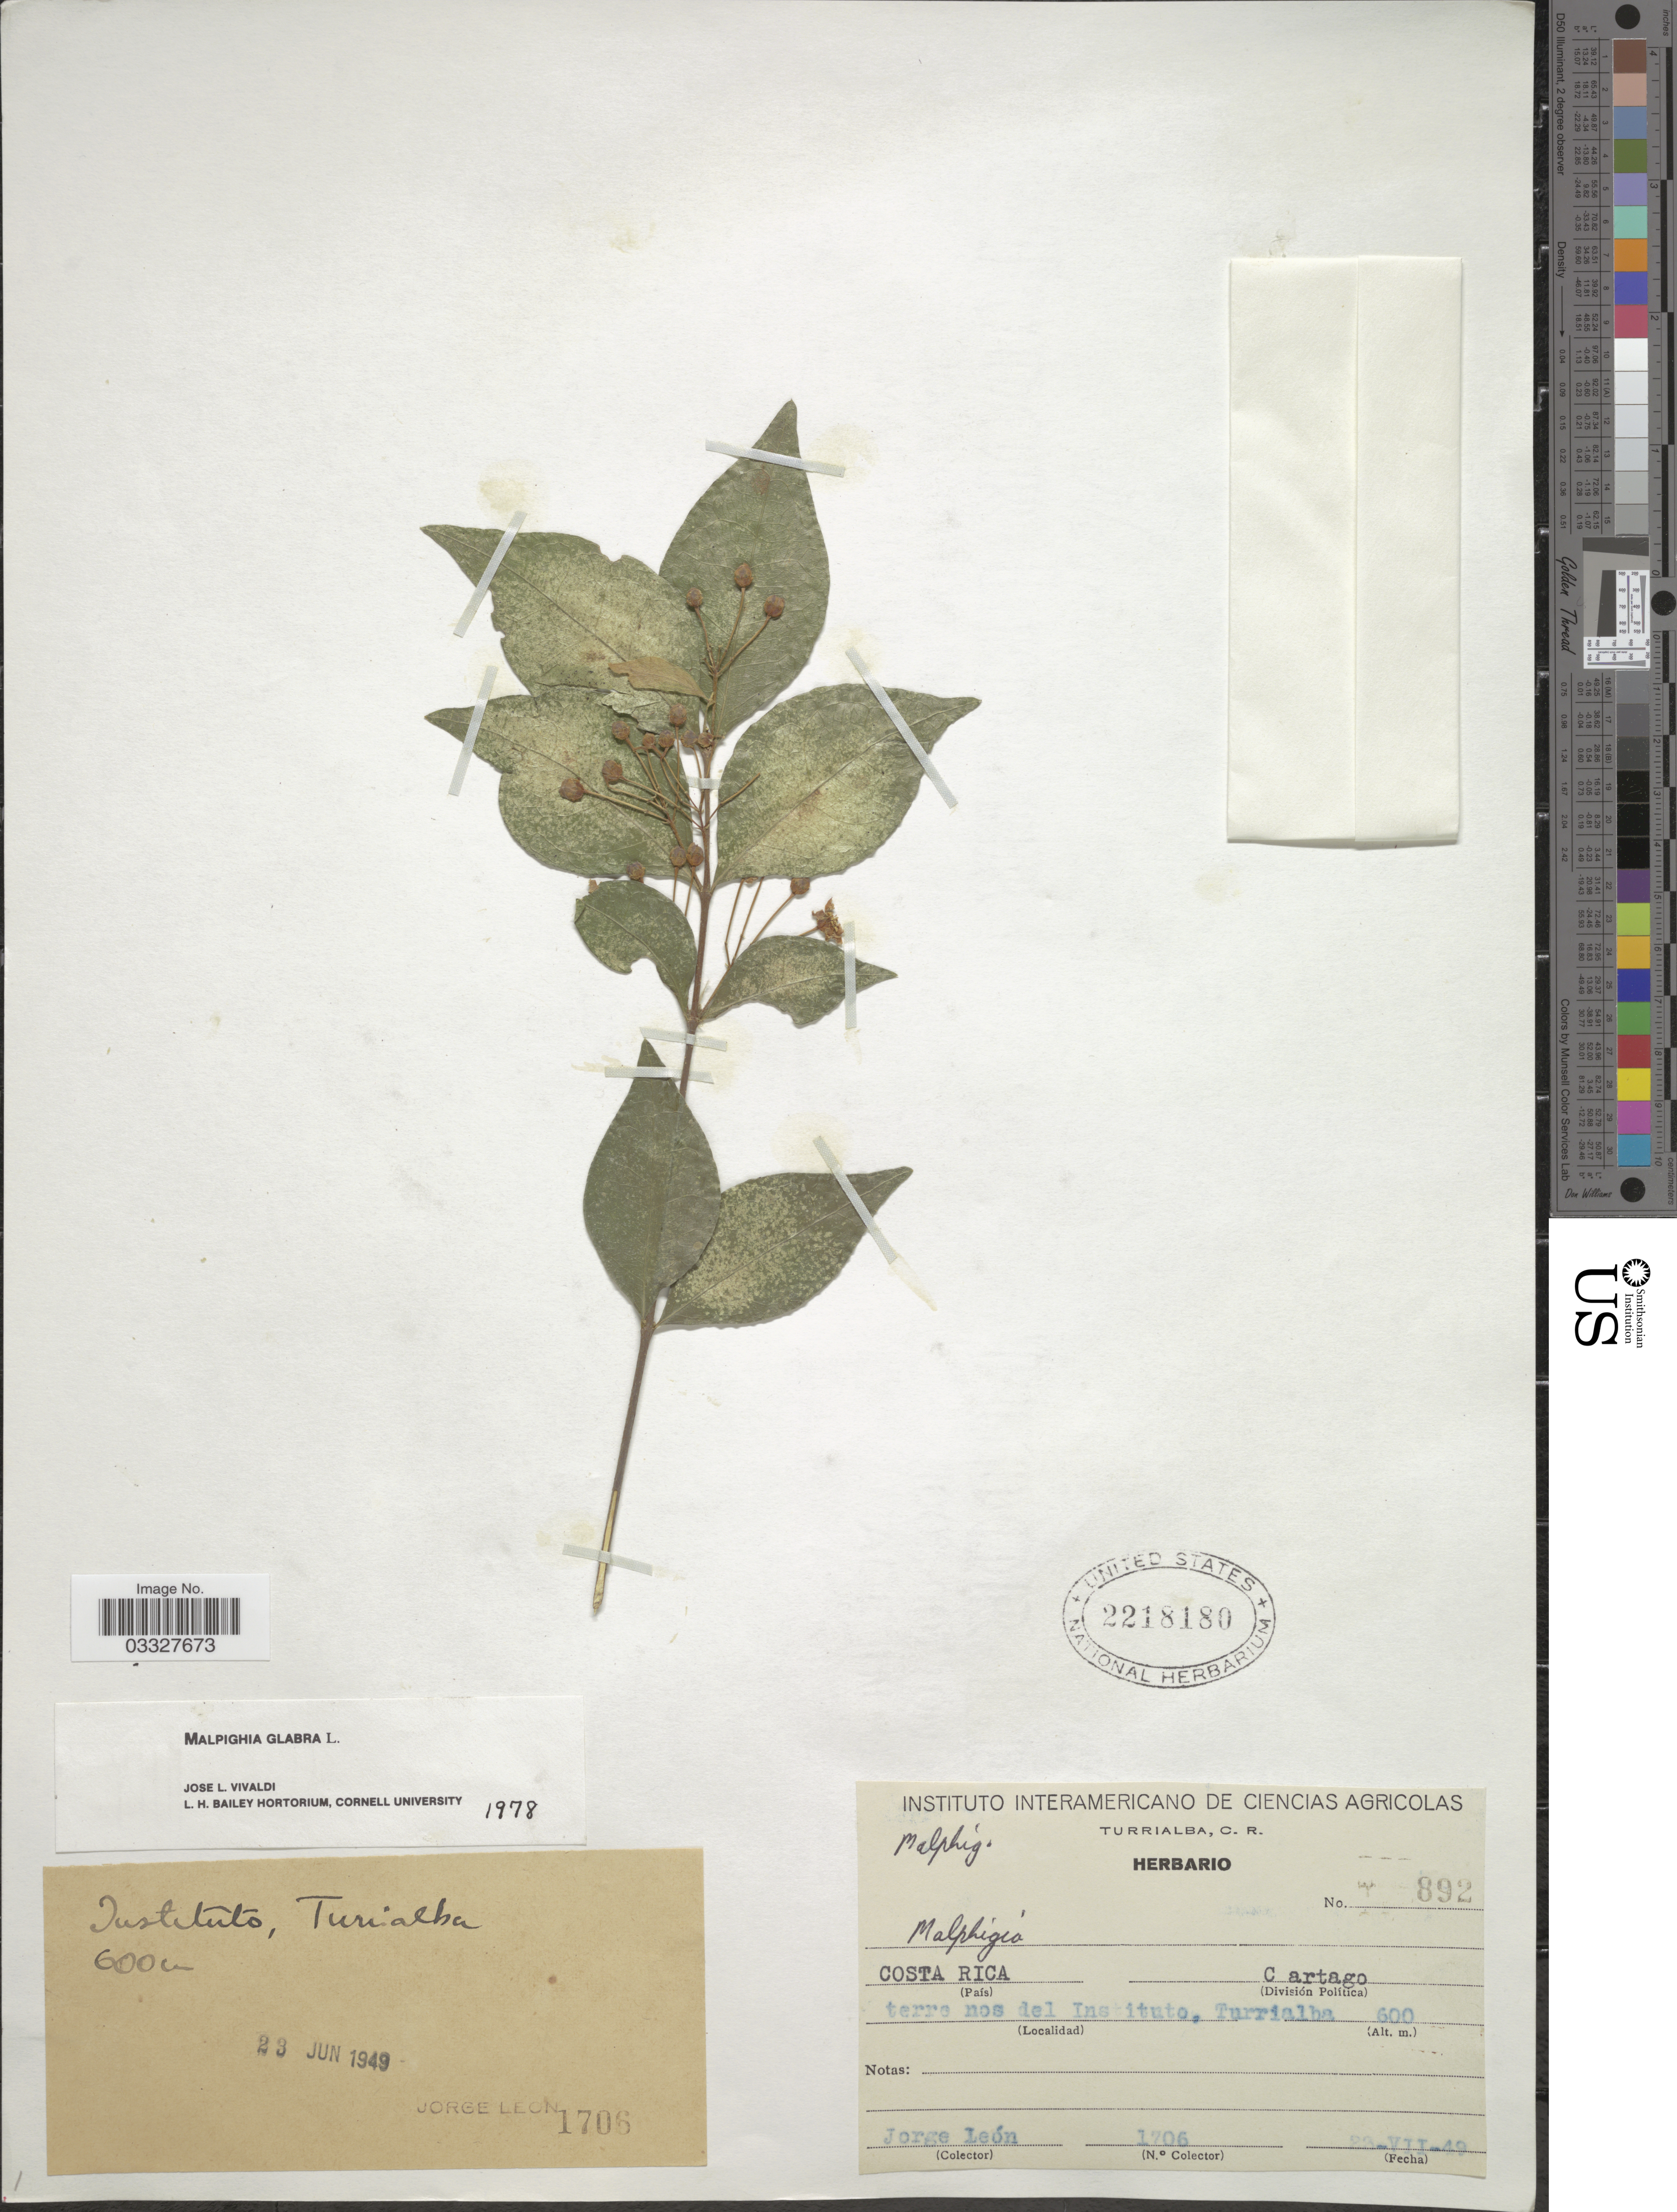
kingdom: Plantae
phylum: Tracheophyta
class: Magnoliopsida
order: Malpighiales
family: Malpighiaceae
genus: Malpighia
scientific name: Malpighia glabra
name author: L.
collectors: J. León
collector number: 892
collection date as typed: Transcribed d/m/y: 23/7/49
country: Costa Rica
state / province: Cartago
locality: Terre nos del Instituto, Turrialba.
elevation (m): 600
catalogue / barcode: US 2218180